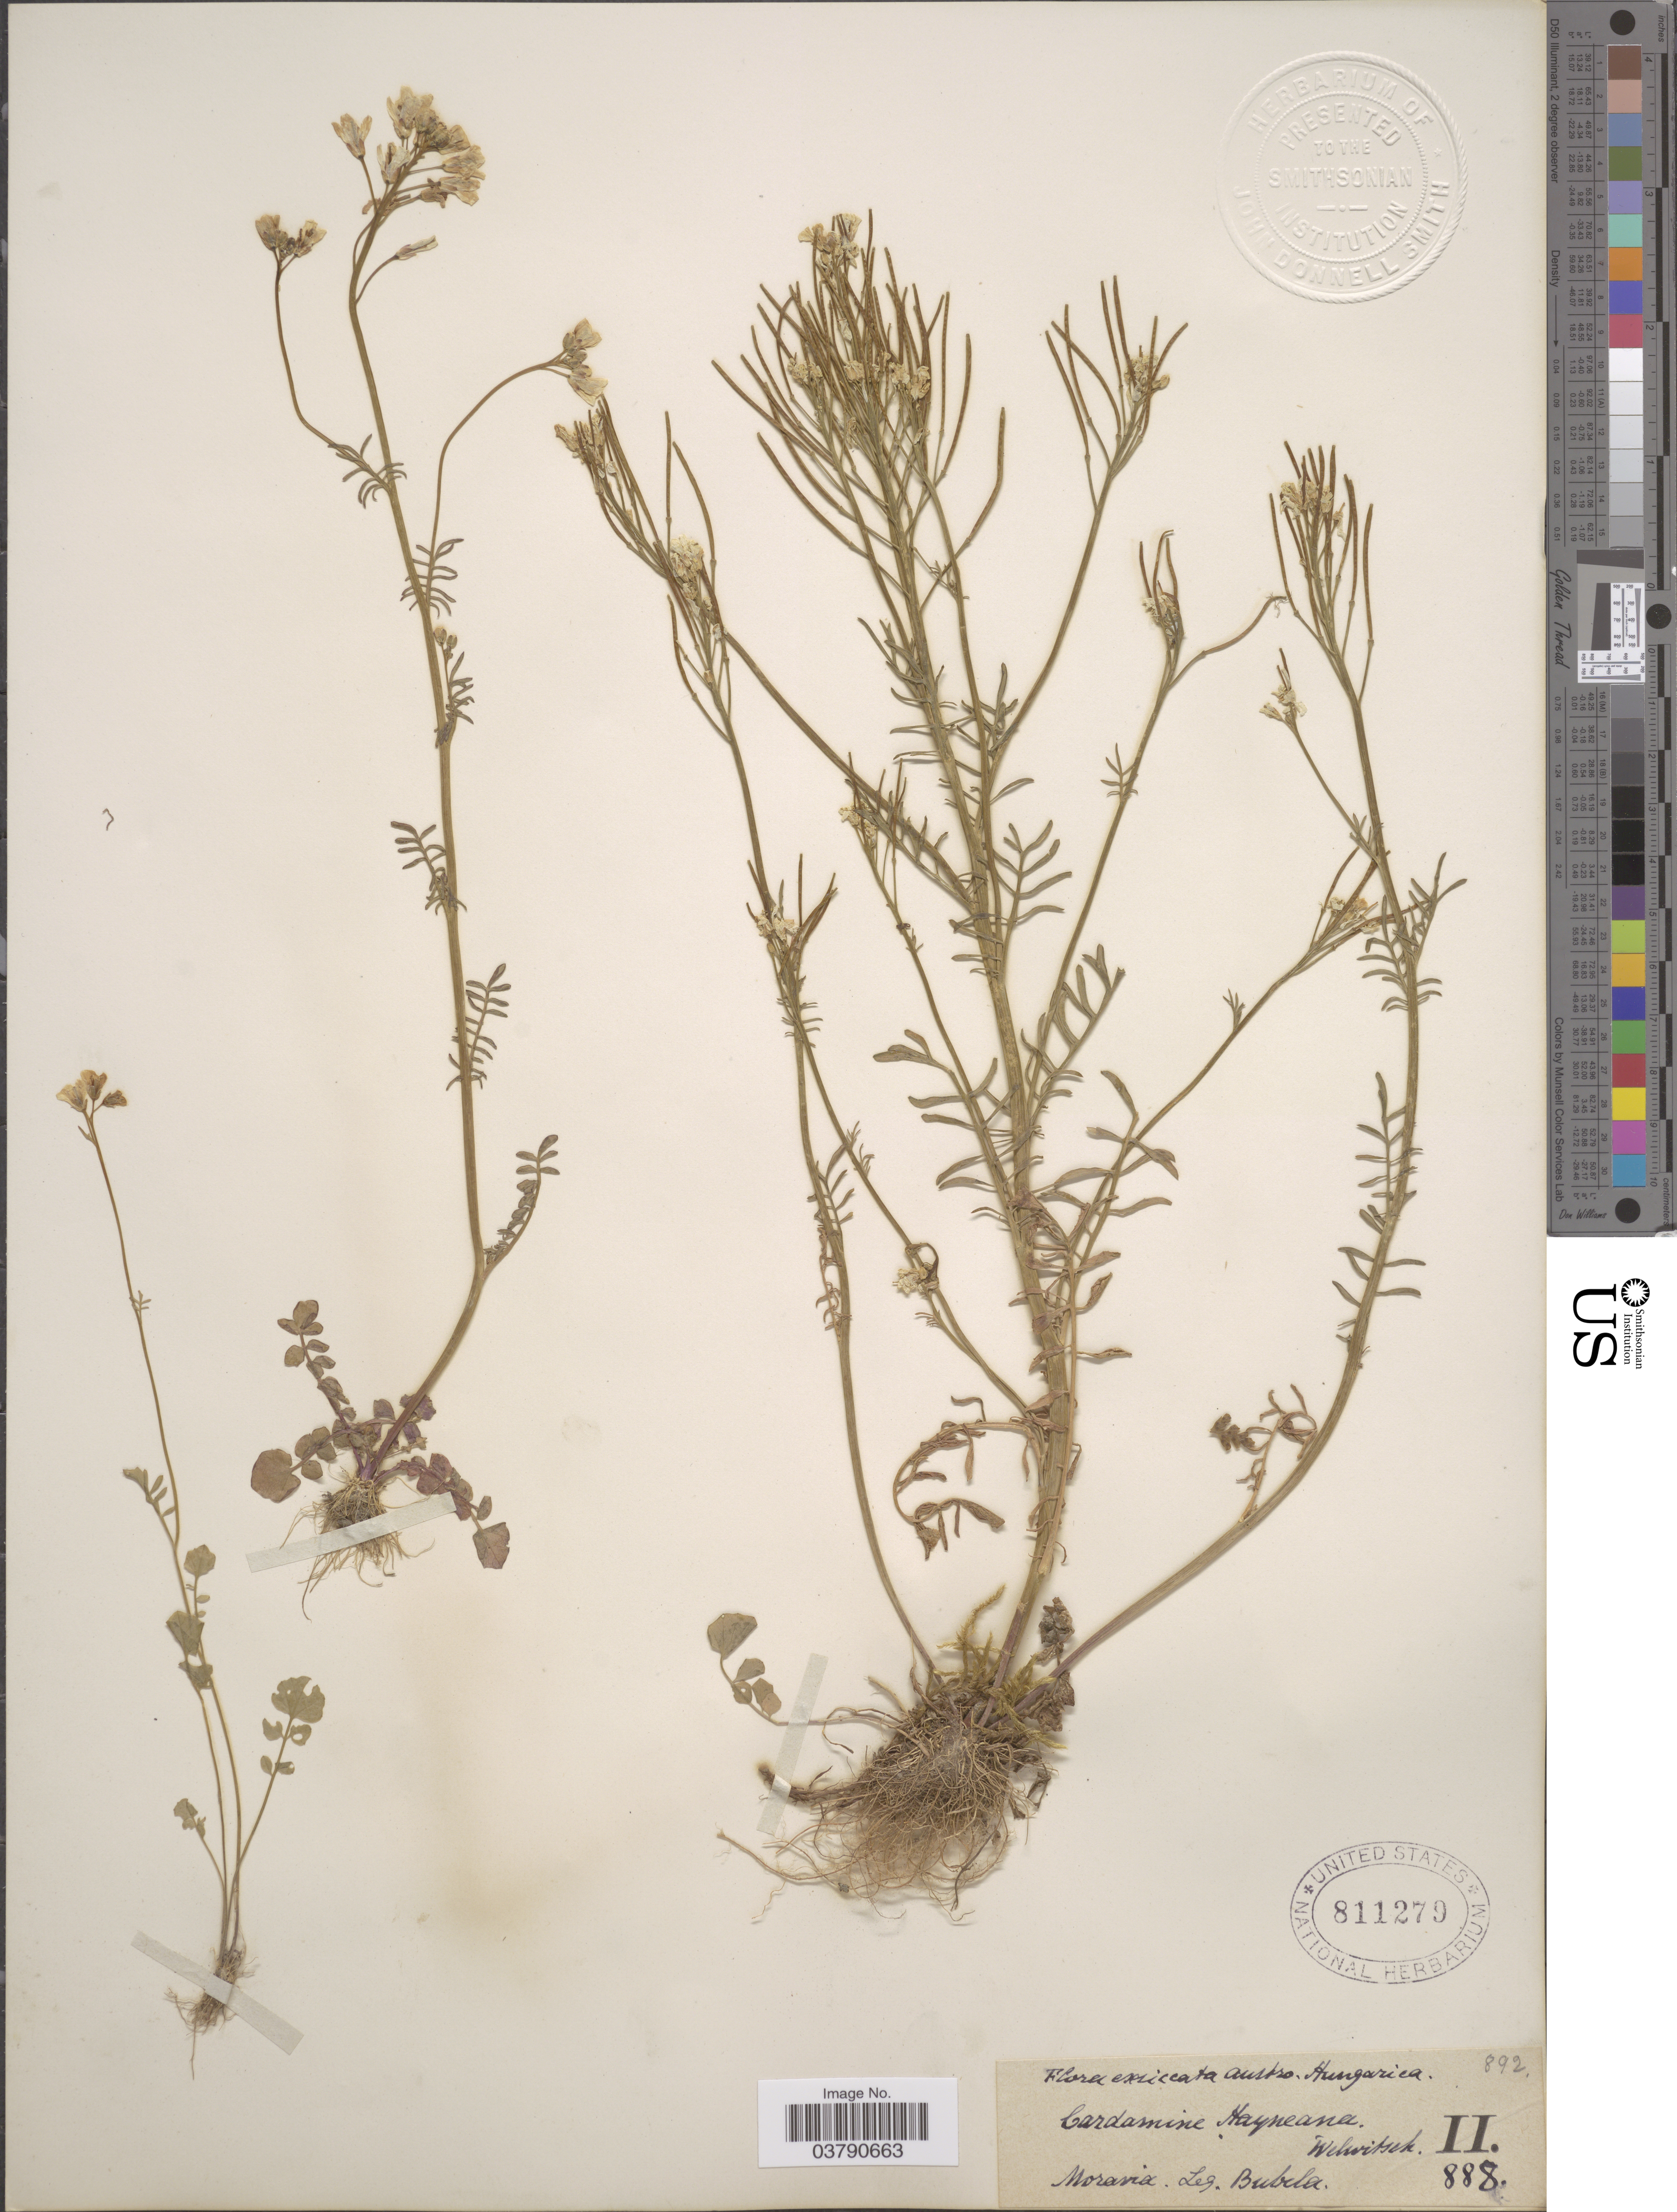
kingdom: Plantae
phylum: Tracheophyta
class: Magnoliopsida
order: Brassicales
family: Brassicaceae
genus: Cardamine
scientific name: Cardamine hayneana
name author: Welw. ex Rchb.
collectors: Bubela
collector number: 888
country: Czechia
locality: Austro-Hungarica. Moravia.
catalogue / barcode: US 811279